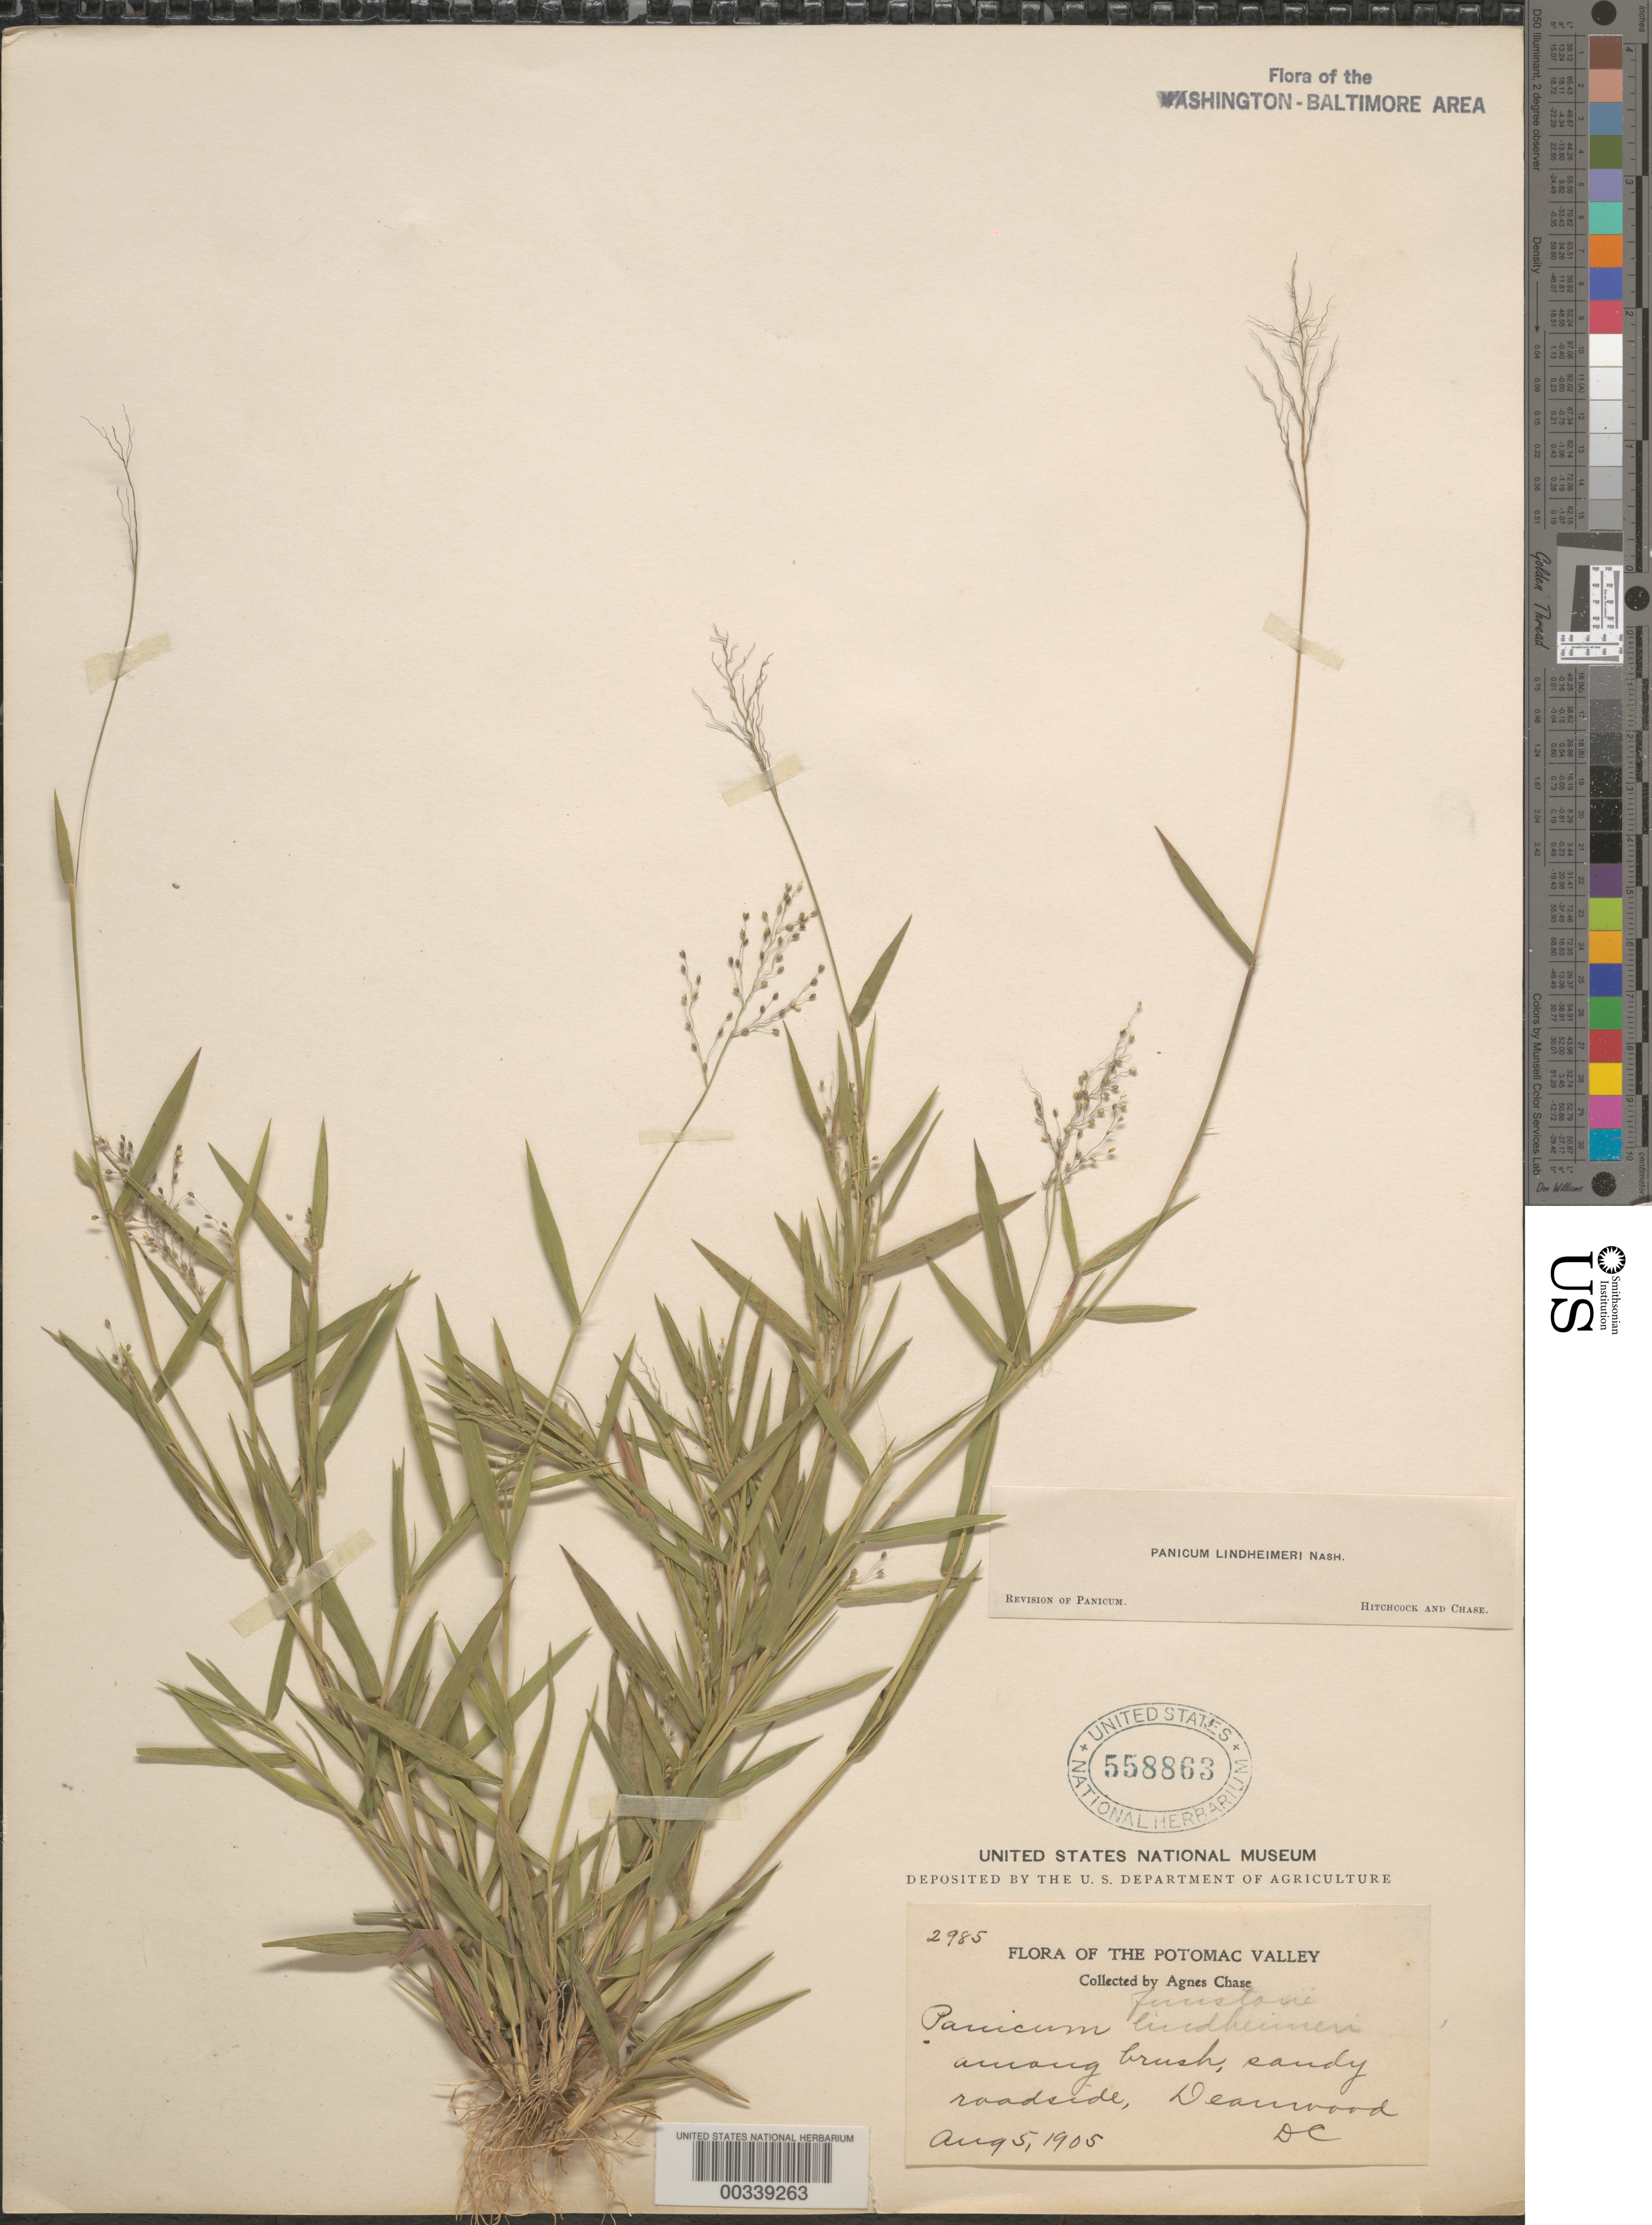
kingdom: Plantae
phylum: Tracheophyta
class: Liliopsida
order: Poales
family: Poaceae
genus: Dichanthelium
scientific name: Dichanthelium acuminatum var. lindheimeri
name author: (Nash) Gould & C.A. Clark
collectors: A. Chase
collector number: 2985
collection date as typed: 05 Aug 1905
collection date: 1905-08-05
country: United States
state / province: District of Columbia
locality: Deanwood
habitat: Among brush, sandy roadside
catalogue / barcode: US 558863